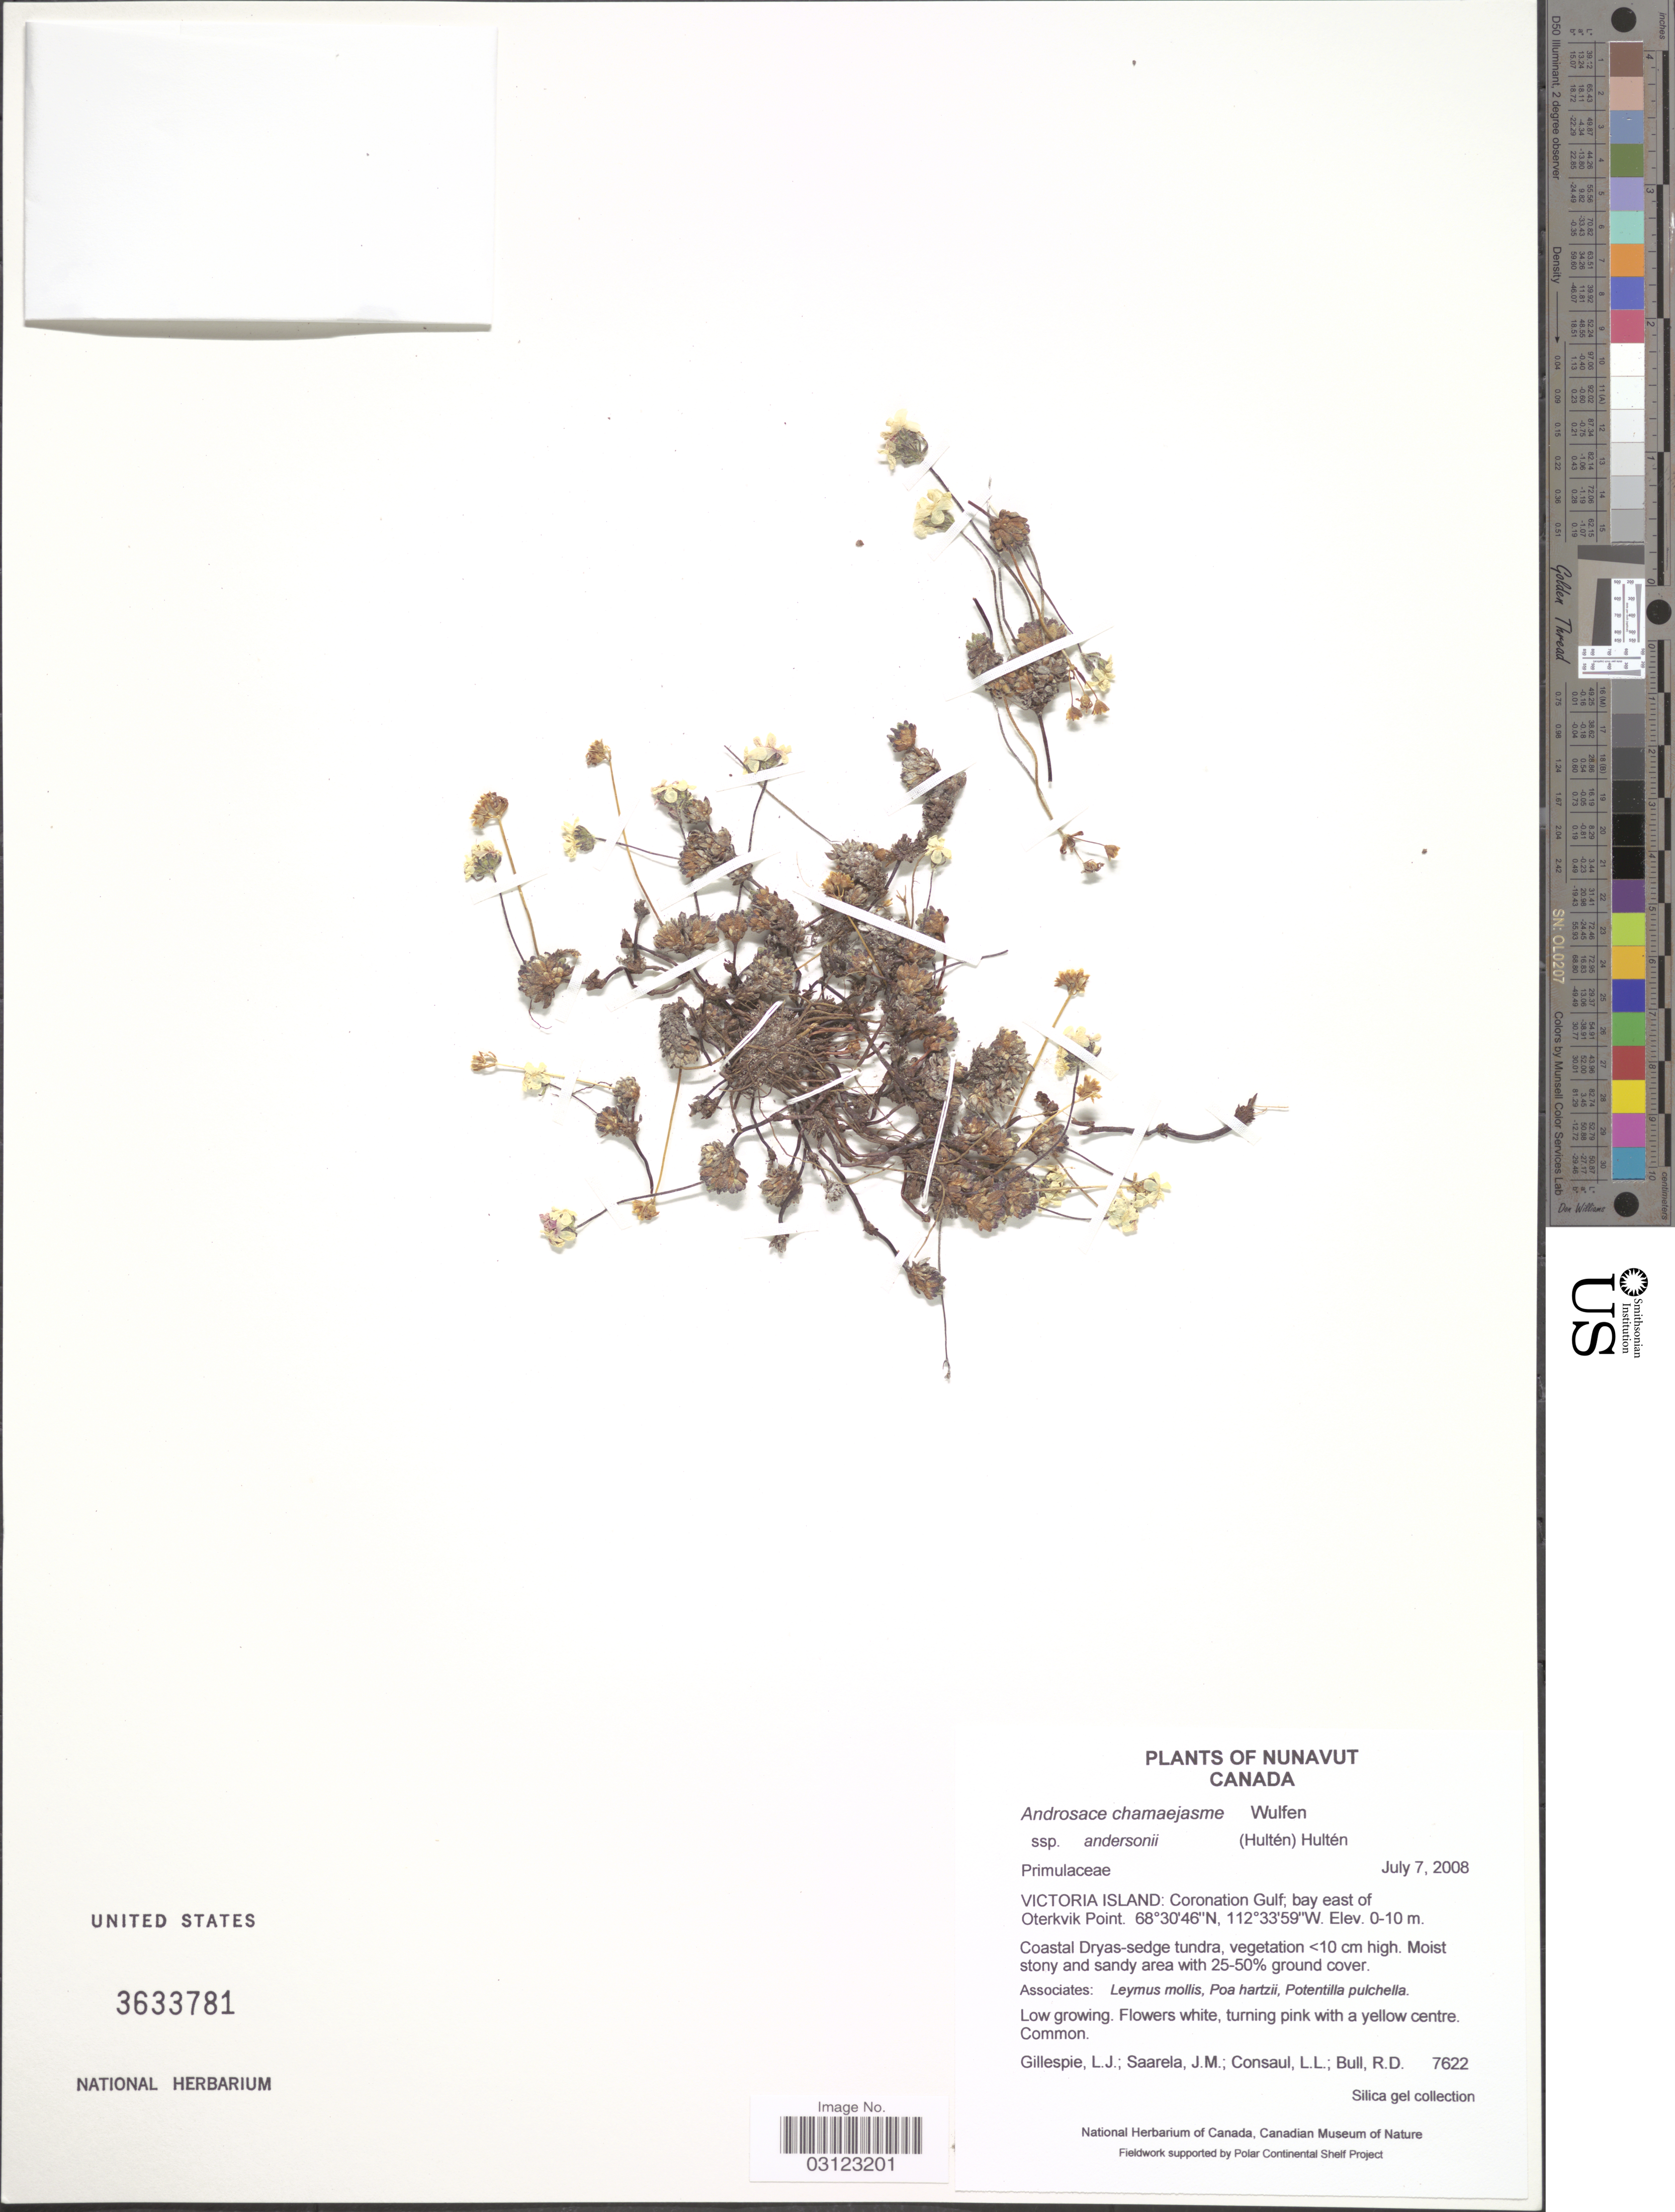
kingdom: Plantae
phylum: Tracheophyta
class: Magnoliopsida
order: Ericales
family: Primulaceae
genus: Androsace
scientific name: Androsace chamaejasme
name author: Wulfen ex Host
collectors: L. Gillespie, J. Saarela, L. Consaul & R. Bull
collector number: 7622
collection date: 2008-07-07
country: Canada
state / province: Nunavut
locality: Victoria Island: Coronation Gulf; bay east of Oterkvik Point.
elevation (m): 0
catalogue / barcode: US 3633781